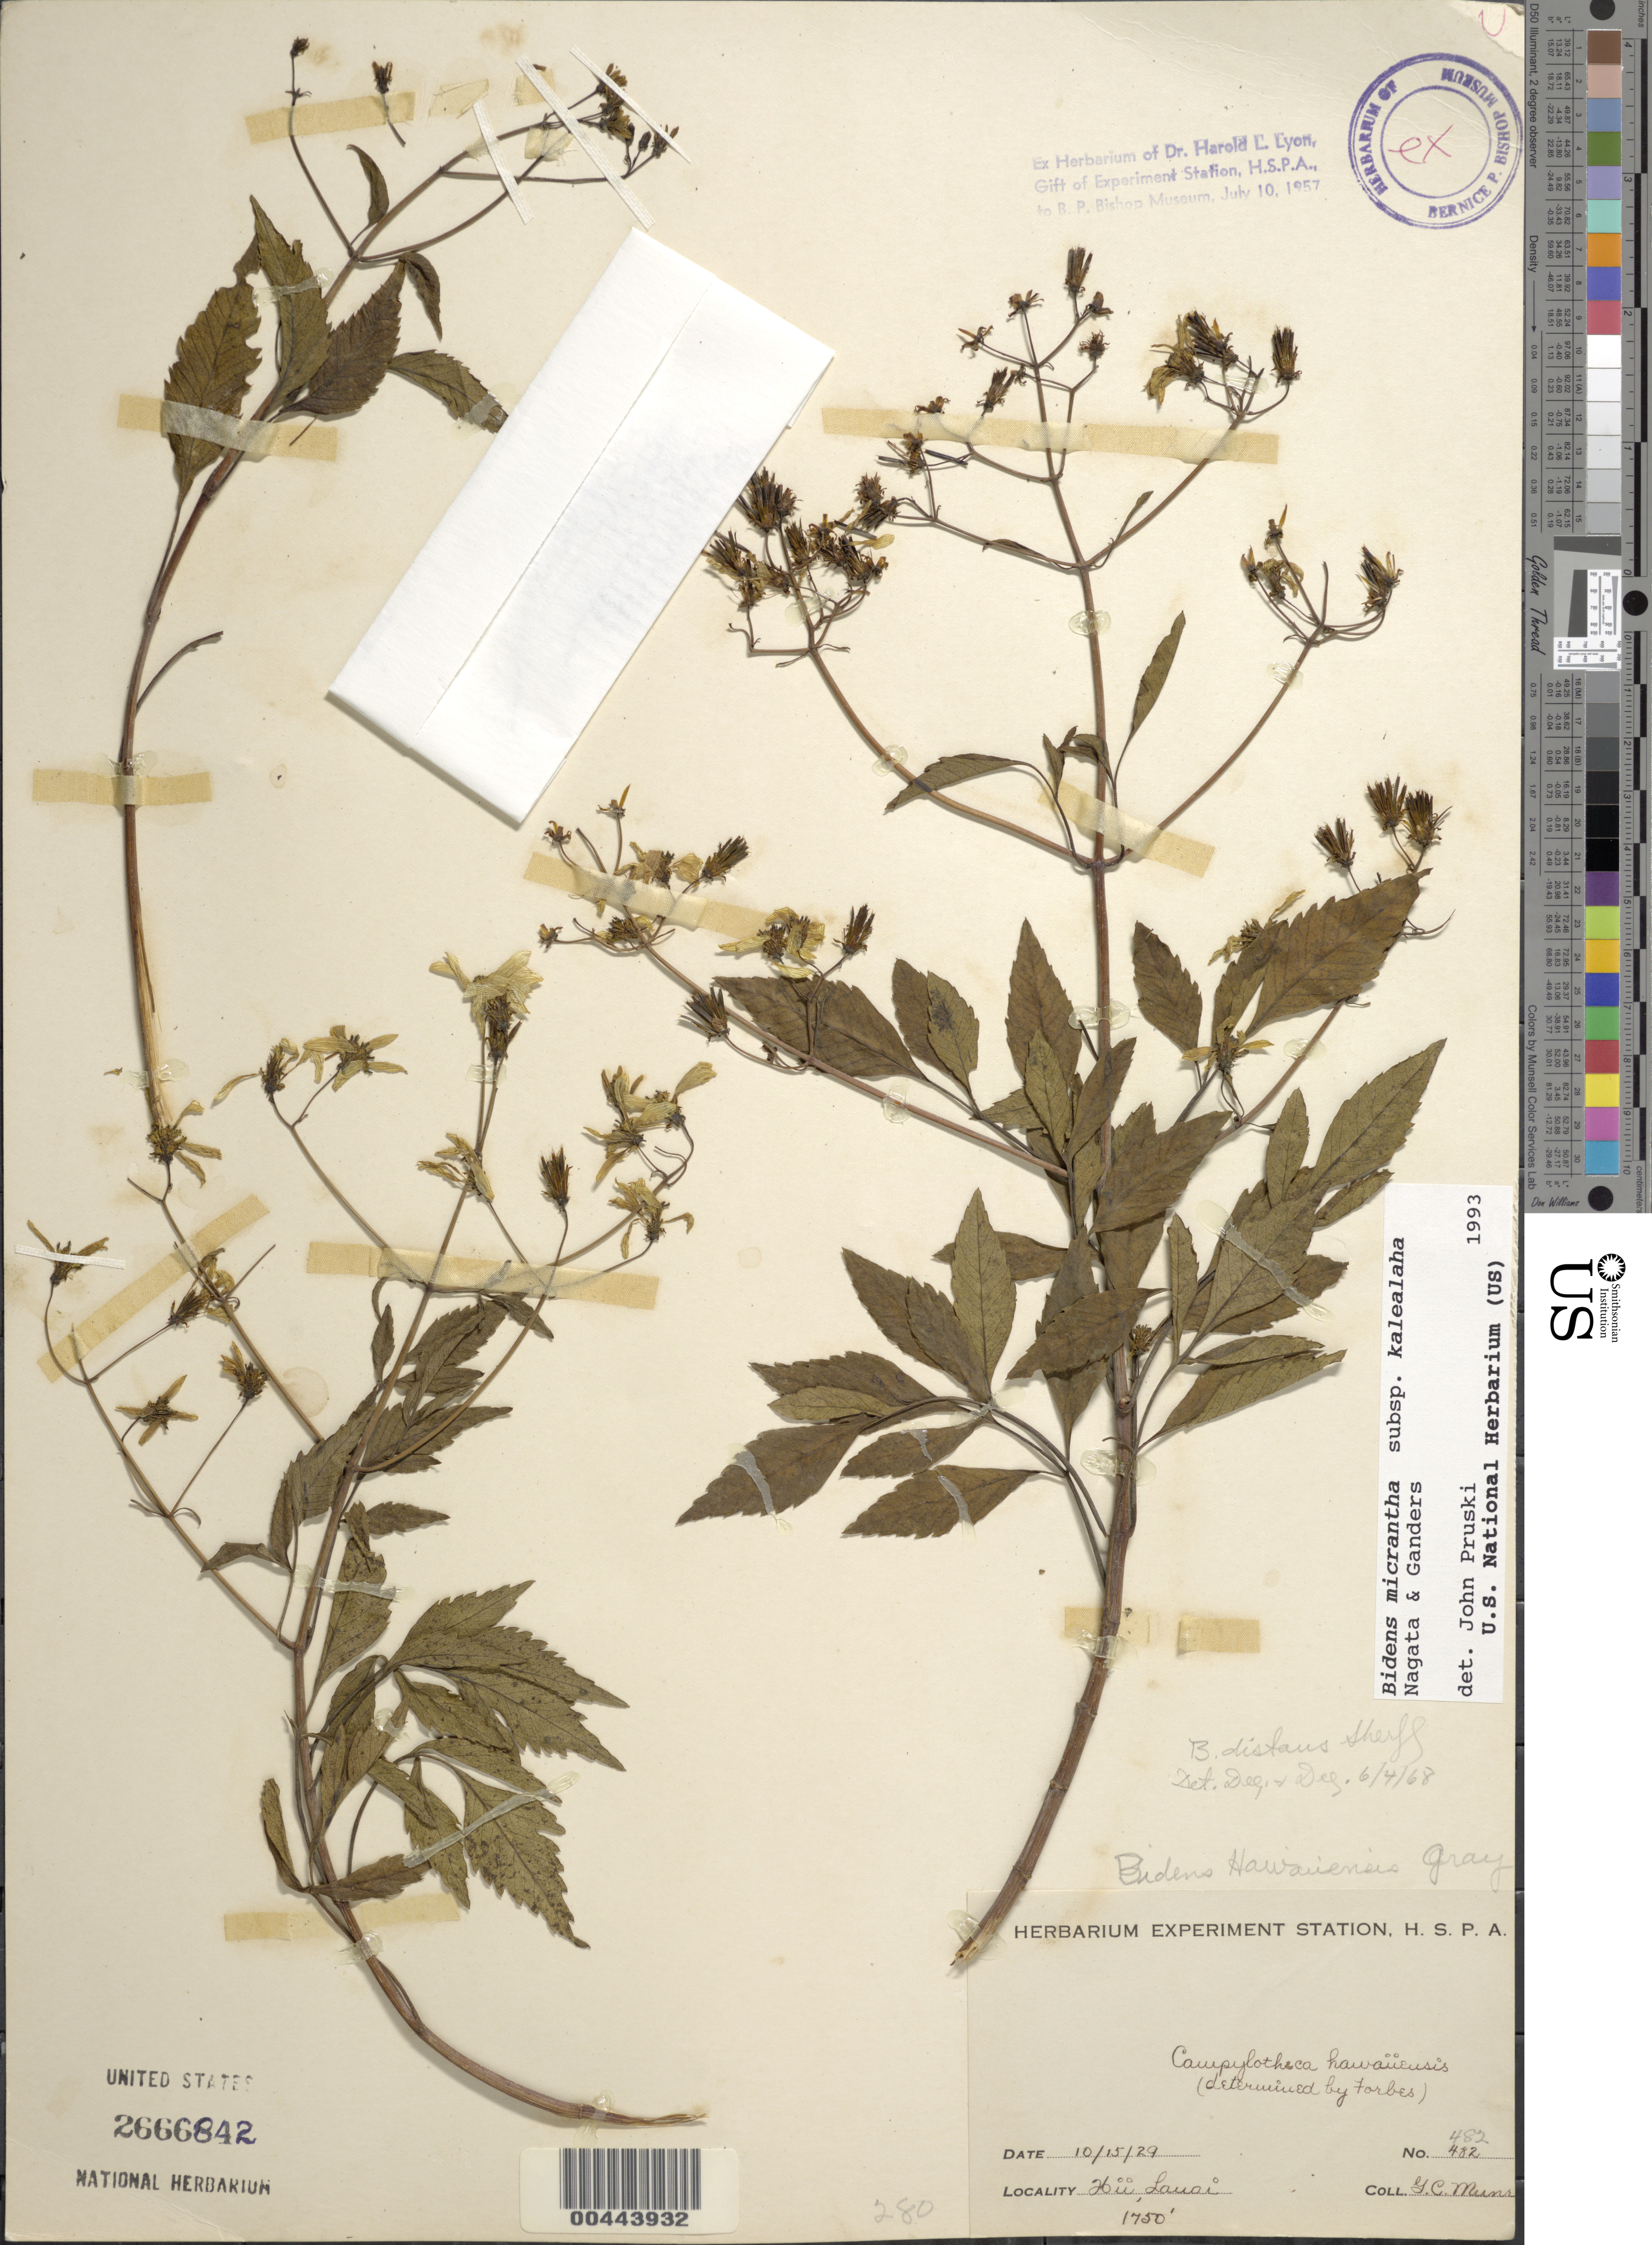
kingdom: Plantae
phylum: Tracheophyta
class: Magnoliopsida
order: Asterales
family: Asteraceae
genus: Bidens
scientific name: Bidens micrantha subsp. kalealaha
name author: Nagata & Ganders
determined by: Pruski, J. F.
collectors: G. C. Munro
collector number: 482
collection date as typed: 15 Oct 1929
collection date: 1929-10-15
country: United States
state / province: Hawaii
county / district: Maui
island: Lana'i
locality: Hii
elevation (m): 533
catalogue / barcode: US 2666842